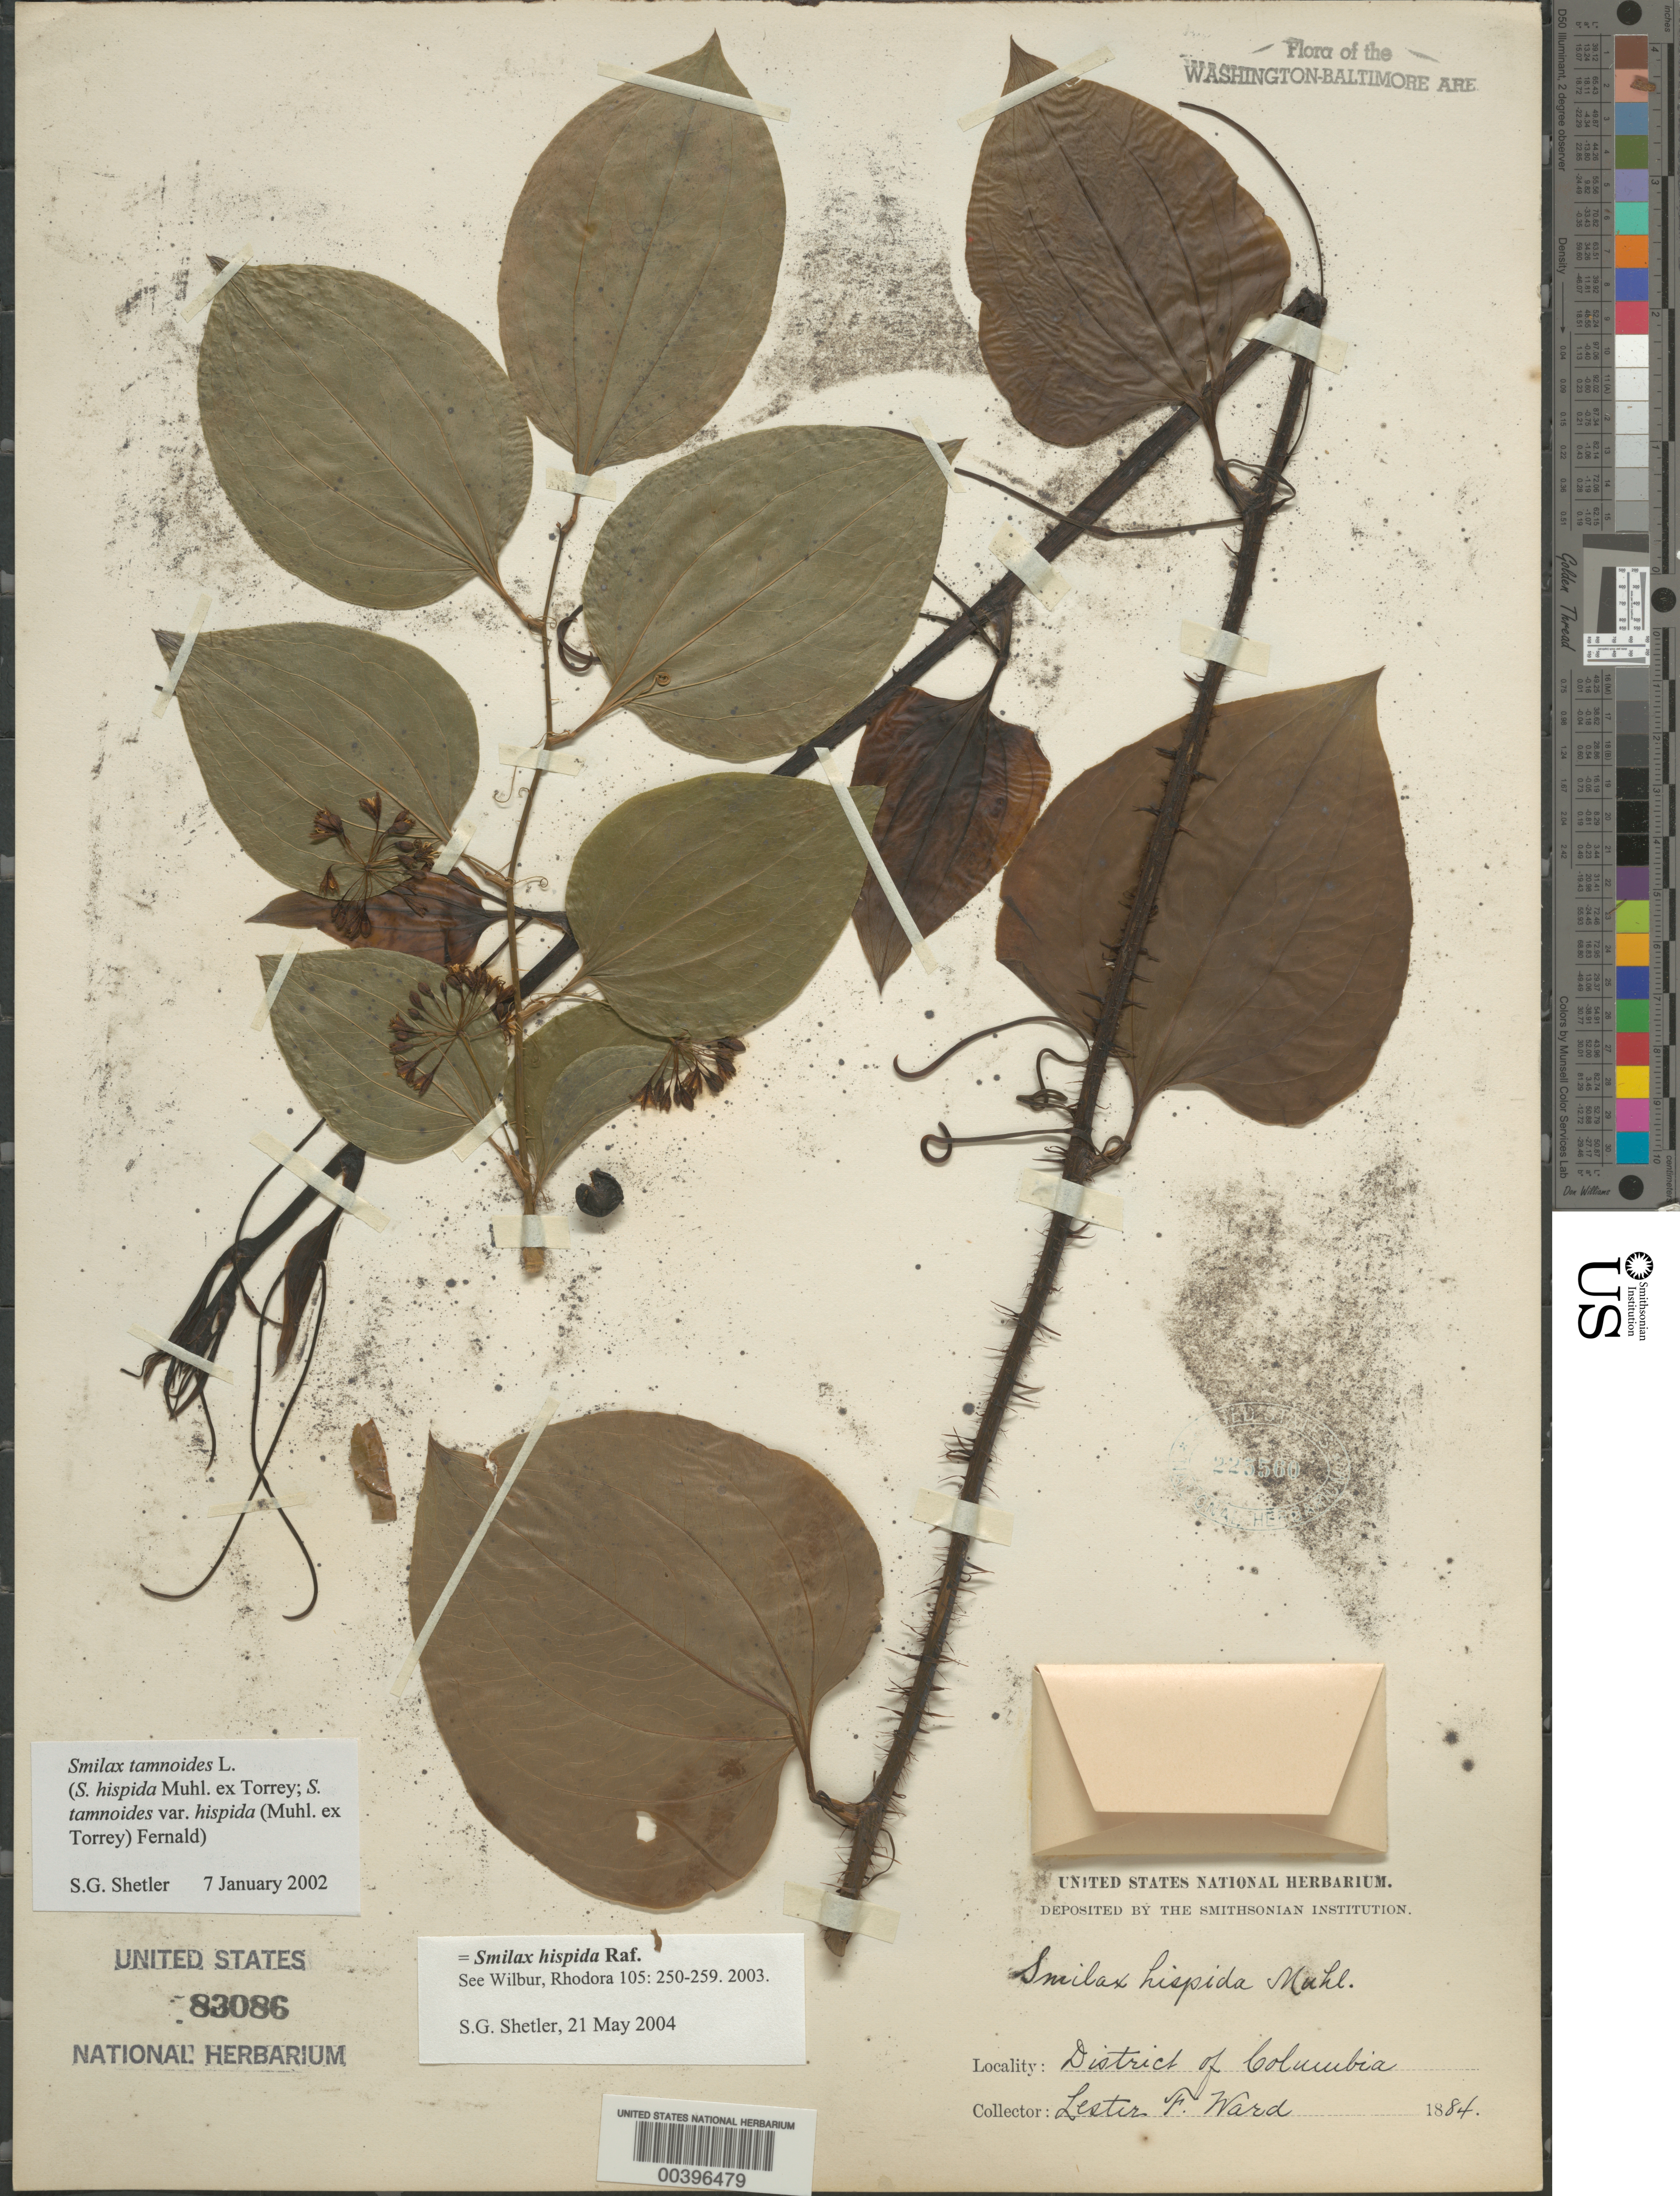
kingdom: Plantae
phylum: Tracheophyta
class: Liliopsida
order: Liliales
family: Smilacaceae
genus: Smilax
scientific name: Smilax hispida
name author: Raf.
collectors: L. F. Ward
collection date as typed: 1884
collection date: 1884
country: United States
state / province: District of Columbia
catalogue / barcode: US 83086